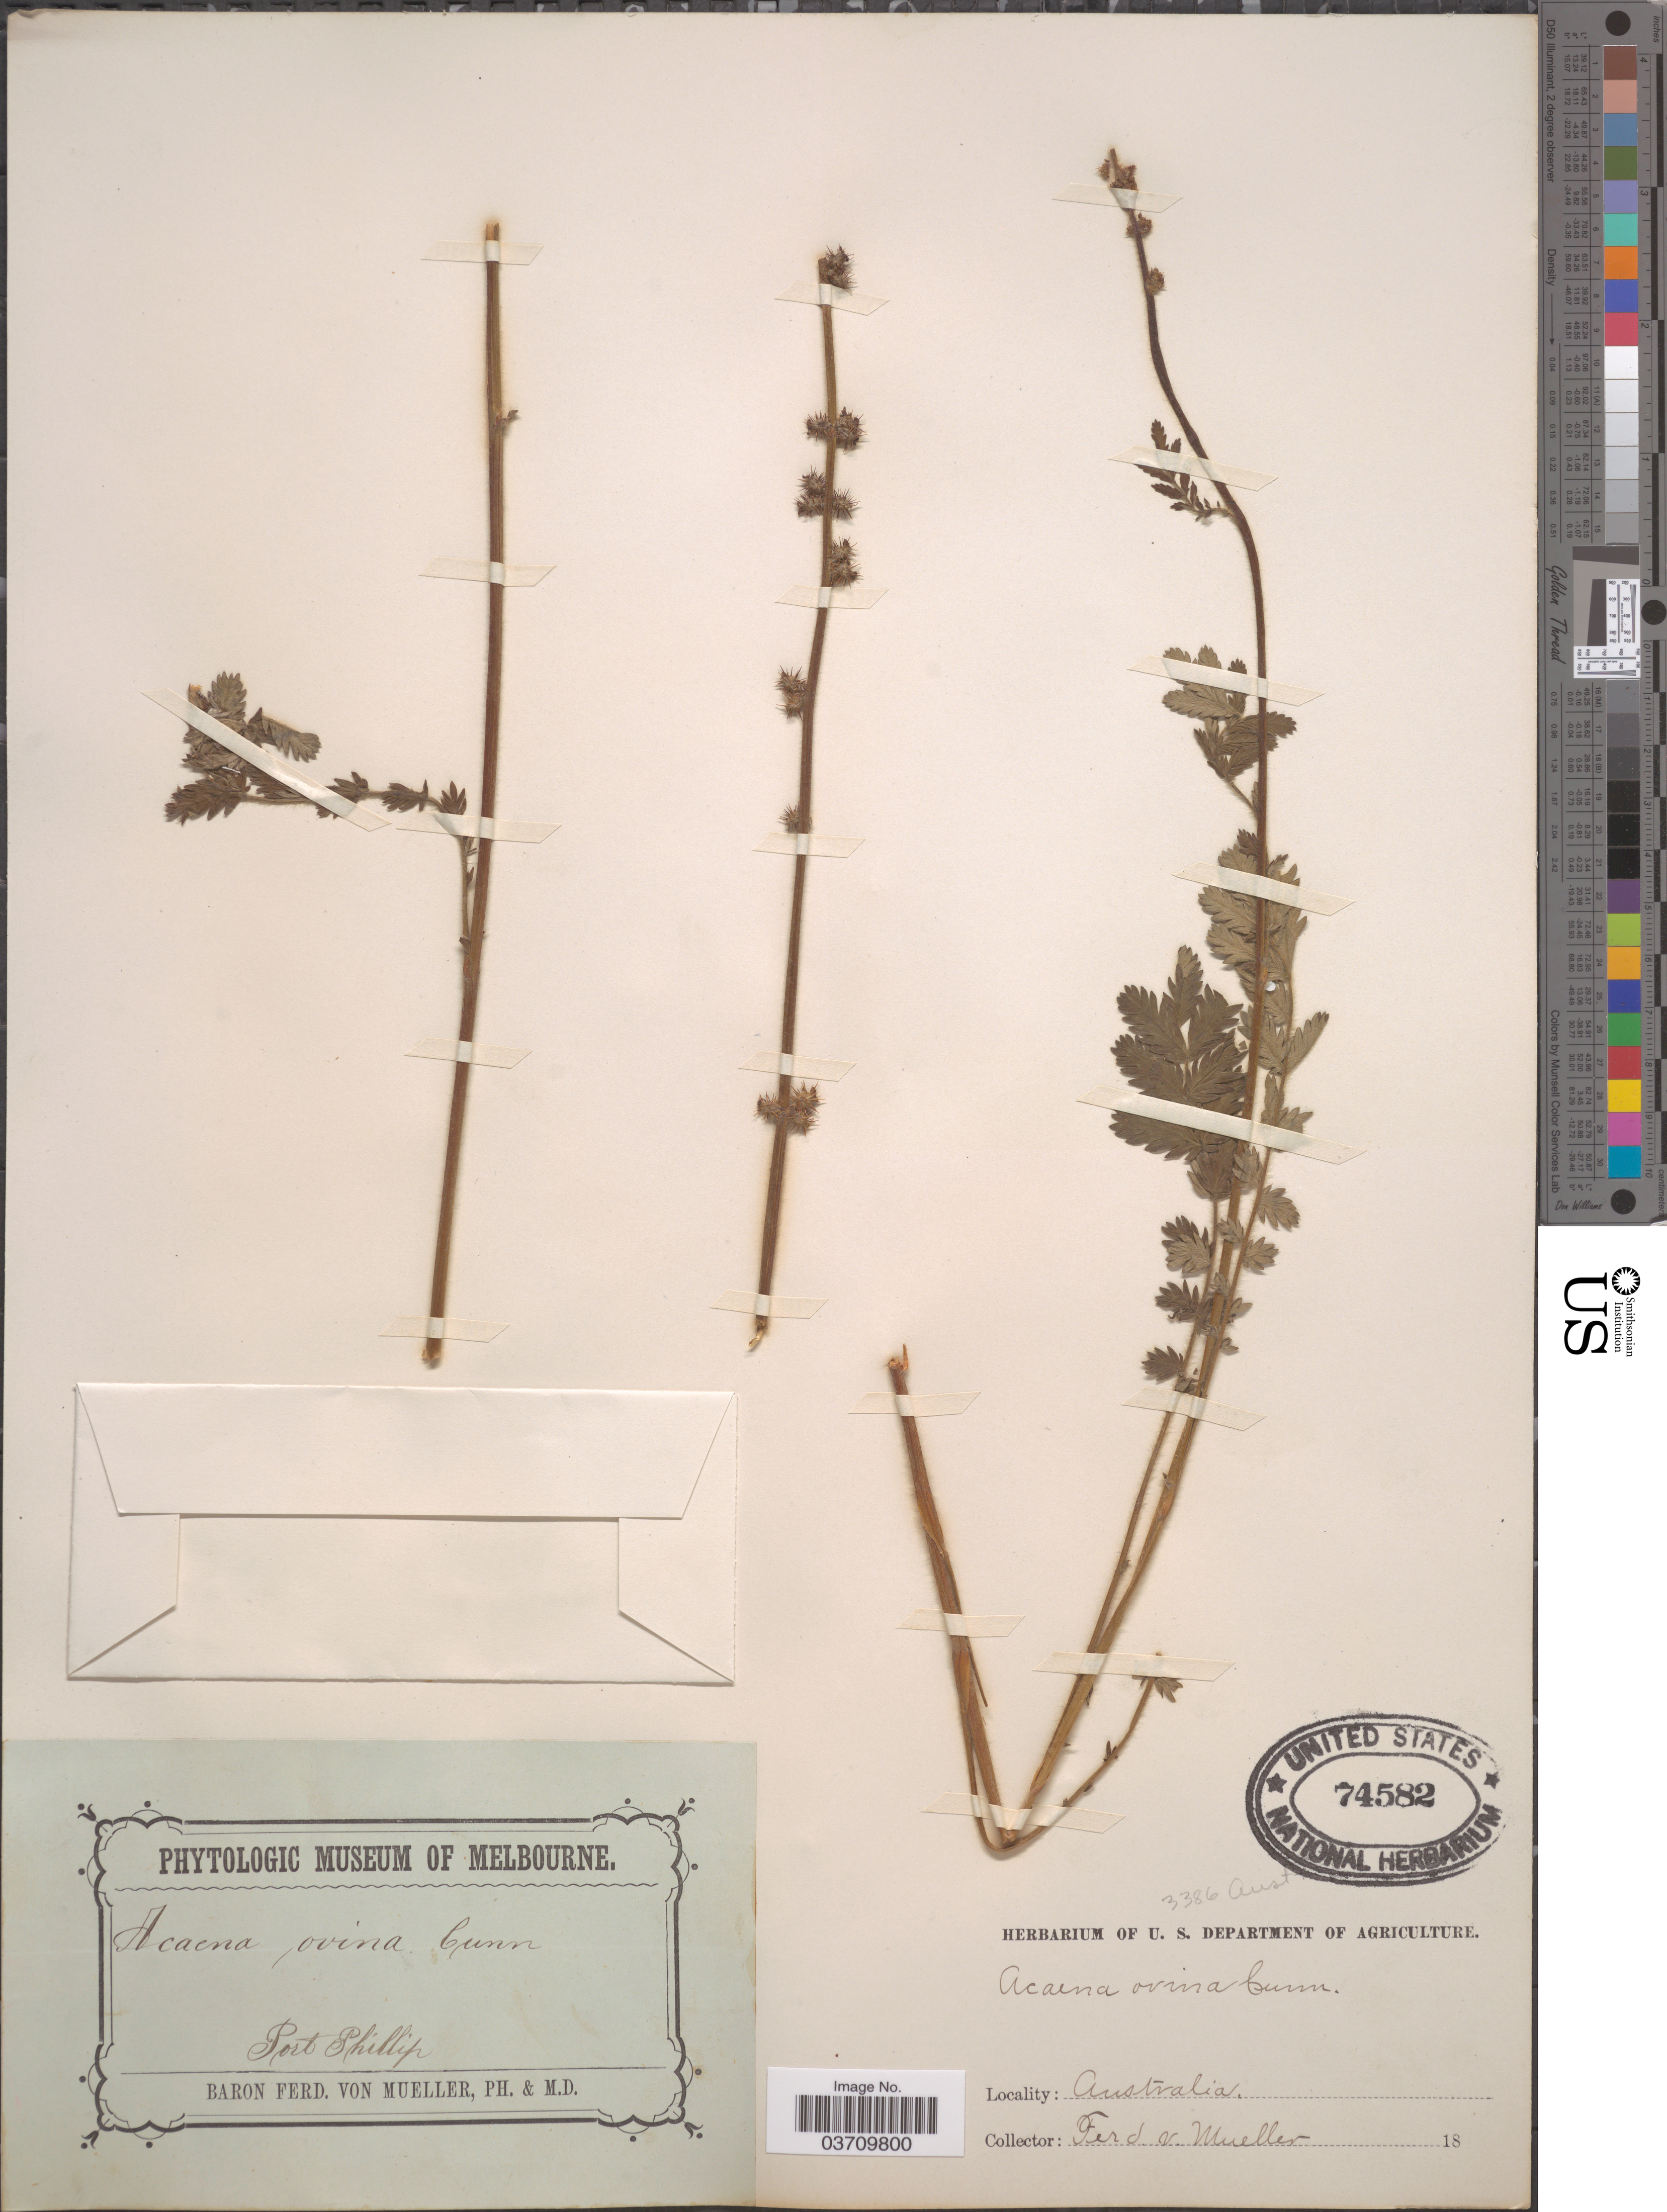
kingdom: Plantae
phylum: Tracheophyta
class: Magnoliopsida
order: Rosales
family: Rosaceae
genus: Acaena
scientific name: Acaena ovina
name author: A. Cunn.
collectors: F. Mueller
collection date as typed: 18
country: Australia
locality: Port Phillip.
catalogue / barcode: US 74582